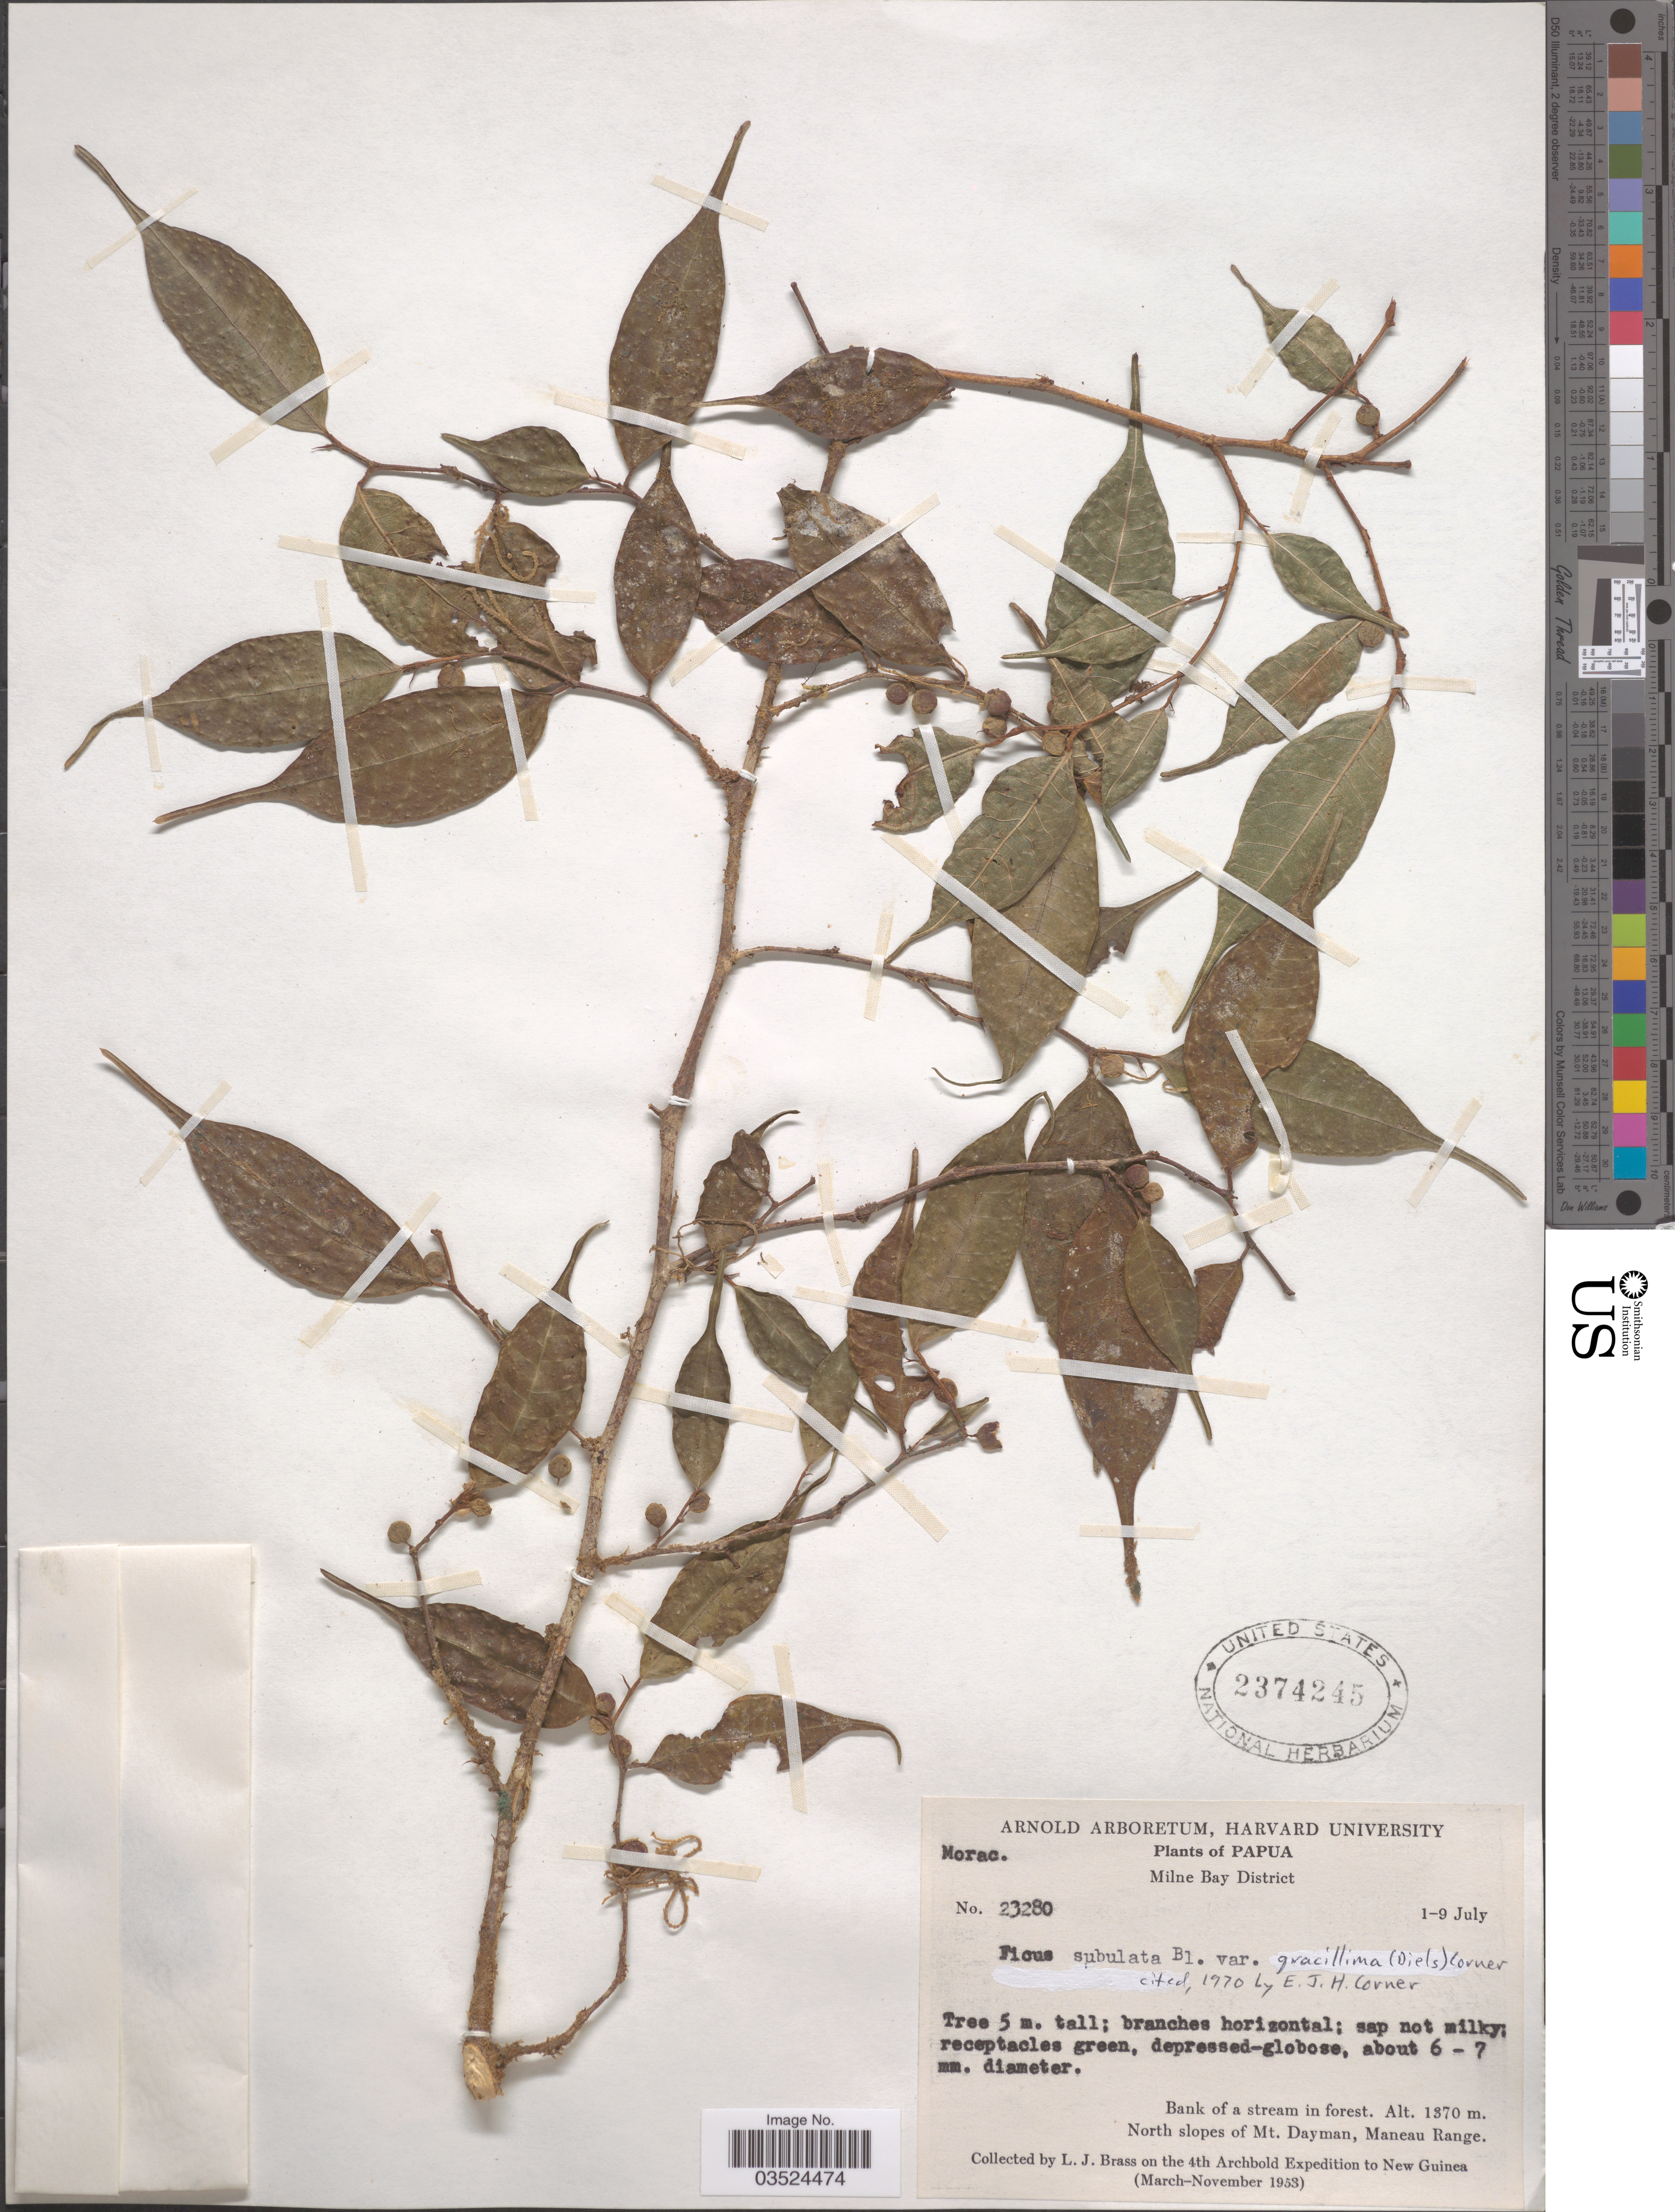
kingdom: Plantae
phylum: Tracheophyta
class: Magnoliopsida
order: Rosales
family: Moraceae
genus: Ficus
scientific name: Ficus subulata var. gracillima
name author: (Diels) Corner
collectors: L. J. Brass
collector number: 23280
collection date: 1953-07-01/1953-07-09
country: Papua New Guinea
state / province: Milne Bay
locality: Papua. Milne Bay District. North slopes of Mt. Dayman, Maneau Range.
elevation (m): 1370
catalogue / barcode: US 2374245